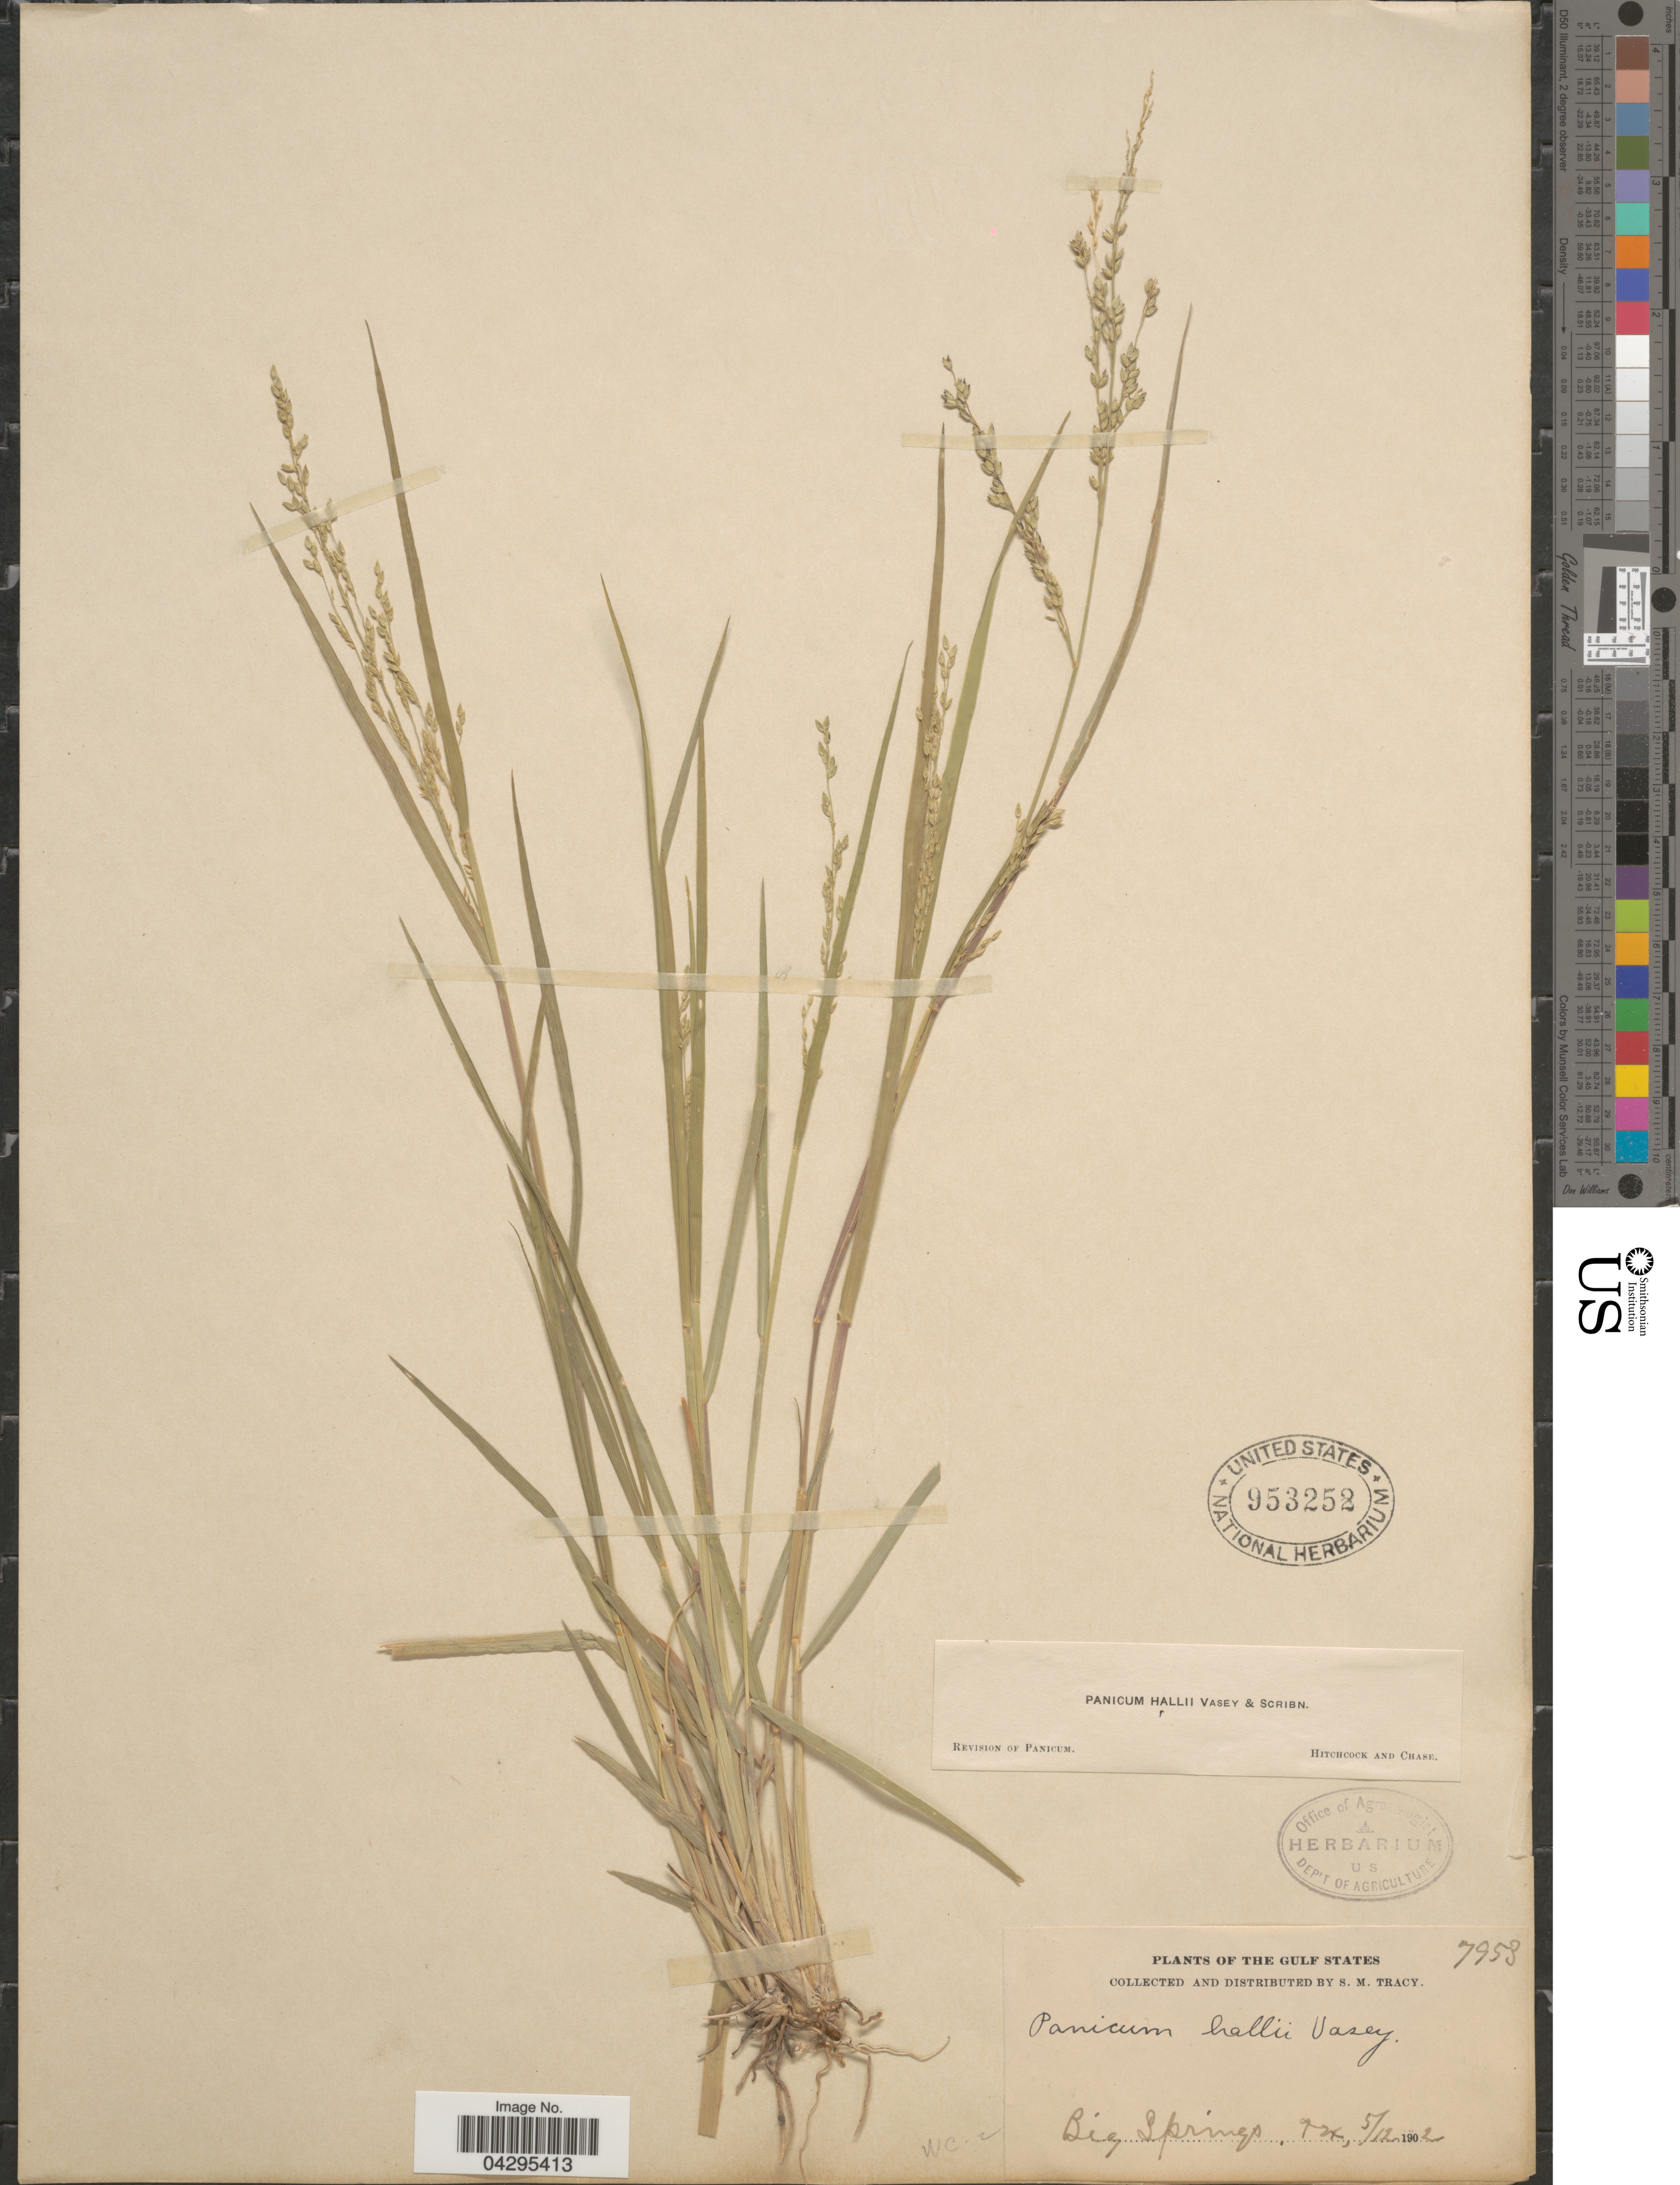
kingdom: Plantae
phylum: Tracheophyta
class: Liliopsida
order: Poales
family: Poaceae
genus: Panicum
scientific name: Panicum hallii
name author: Vasey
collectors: S. M. Tracy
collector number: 7953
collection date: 1902-12-05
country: United States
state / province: Texas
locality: The Gulf States. Big Springs.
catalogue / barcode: US 953252